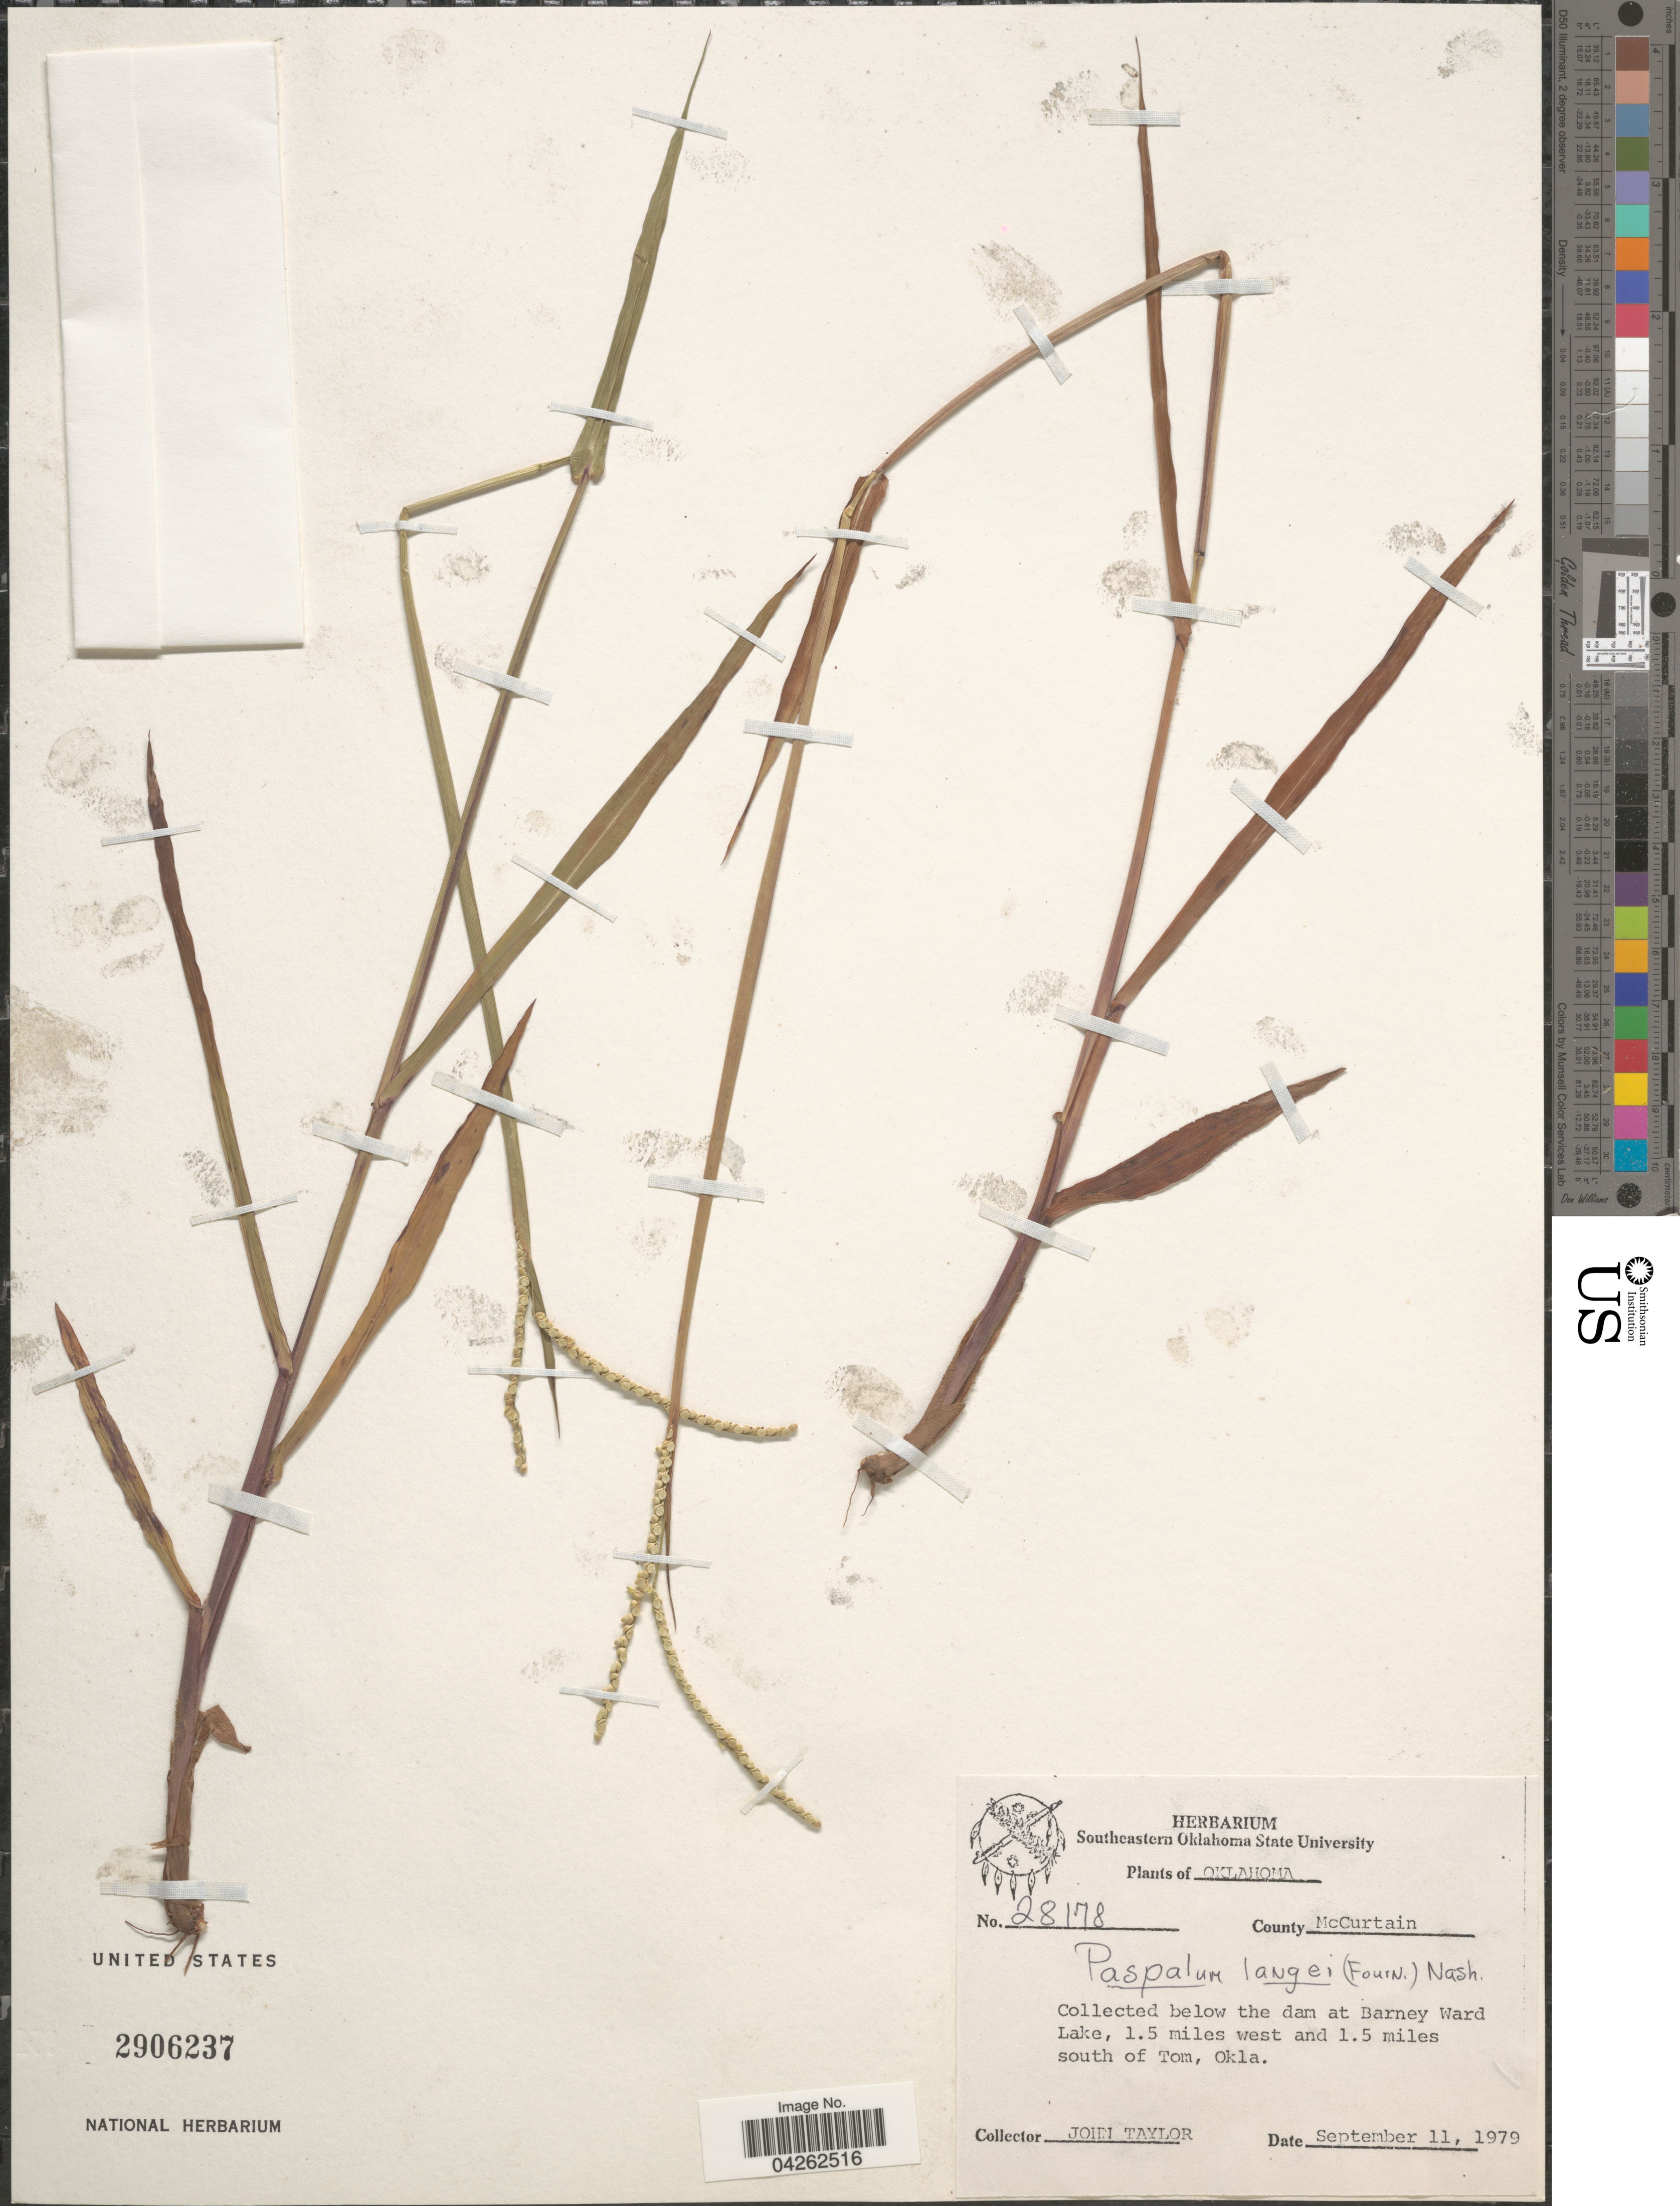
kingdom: Plantae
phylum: Tracheophyta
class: Liliopsida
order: Poales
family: Poaceae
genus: Paspalum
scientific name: Paspalum langei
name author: (E. Fourn.) Nash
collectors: J. Taylor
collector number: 28178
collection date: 1979-09-11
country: United States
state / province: Oklahoma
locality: County McCurtain. Below the dam at Barney Ward Lake, 1.5 miles west and 1.5 miles south of Tom.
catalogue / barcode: US 2906237